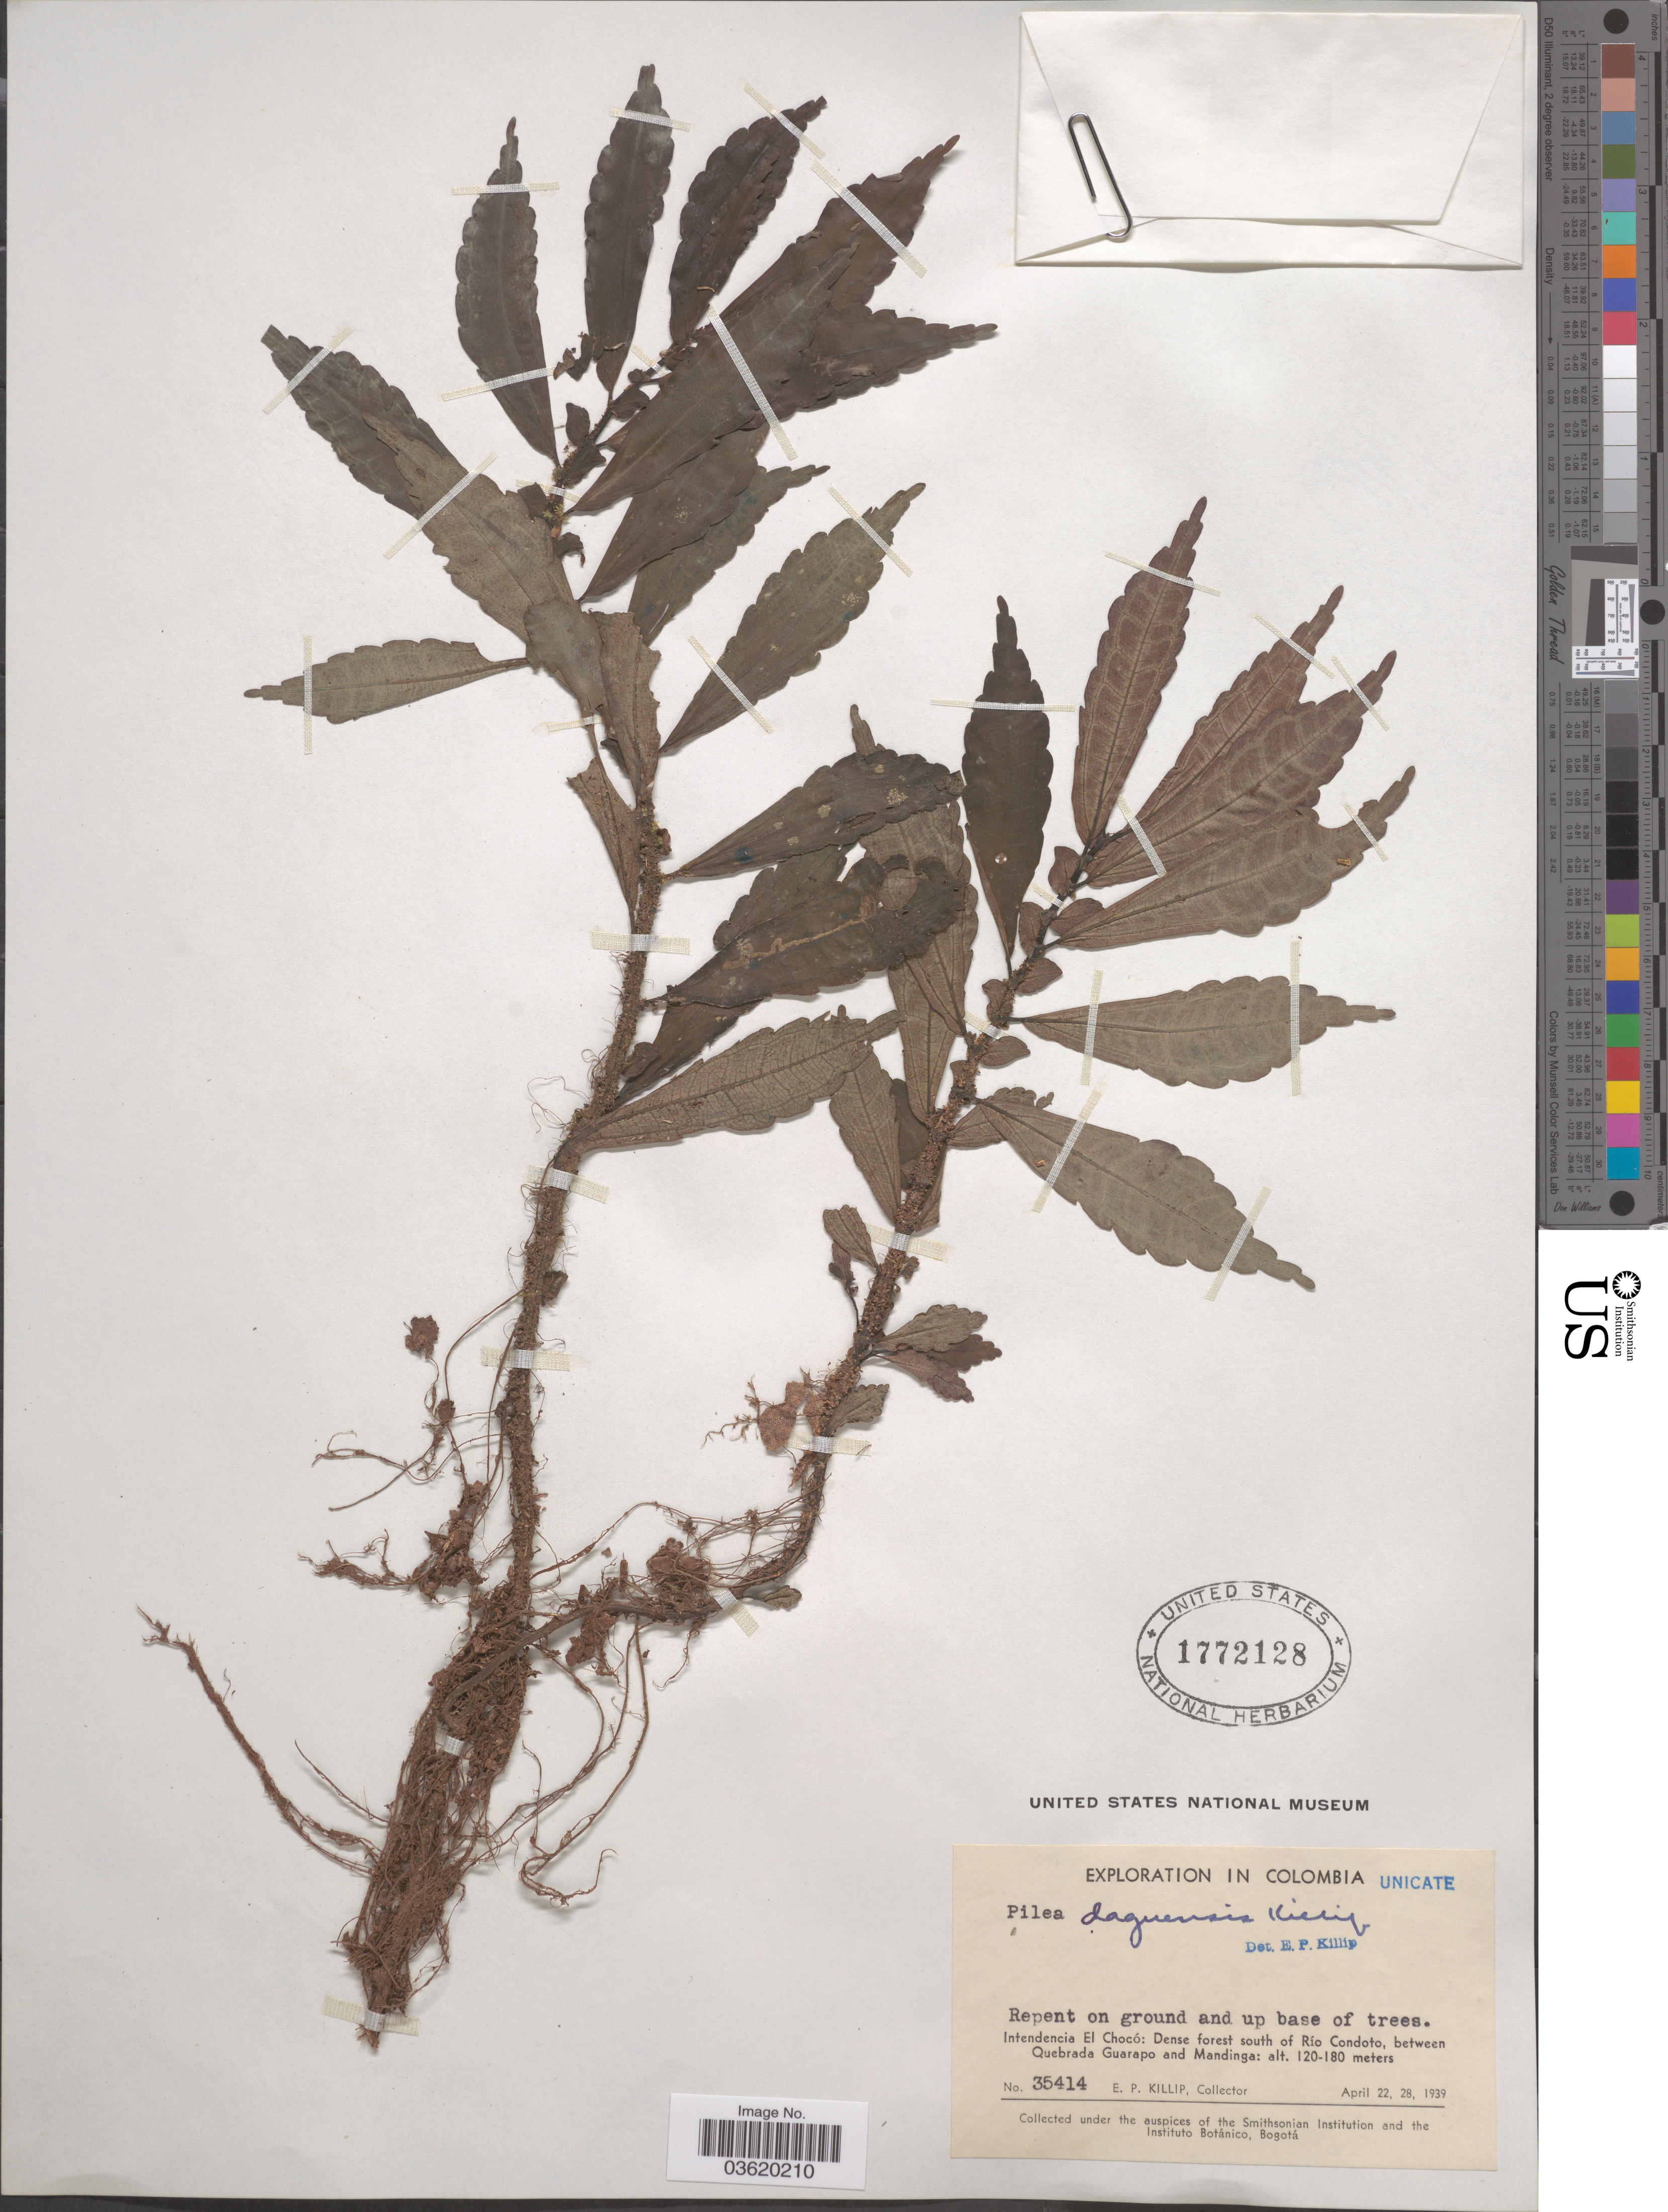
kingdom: Plantae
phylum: Tracheophyta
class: Magnoliopsida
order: Rosales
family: Urticaceae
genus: Pilea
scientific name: Pilea daguensis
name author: Killip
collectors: E. P. Killip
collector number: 35414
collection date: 1939-04-22/1939-04-28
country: Colombia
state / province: Chocó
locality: Intendencia El Chocó: Dense forest south of Río Condoto, between Quebrada Guarapo and Mandinga.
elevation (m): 120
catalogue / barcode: US 1772128